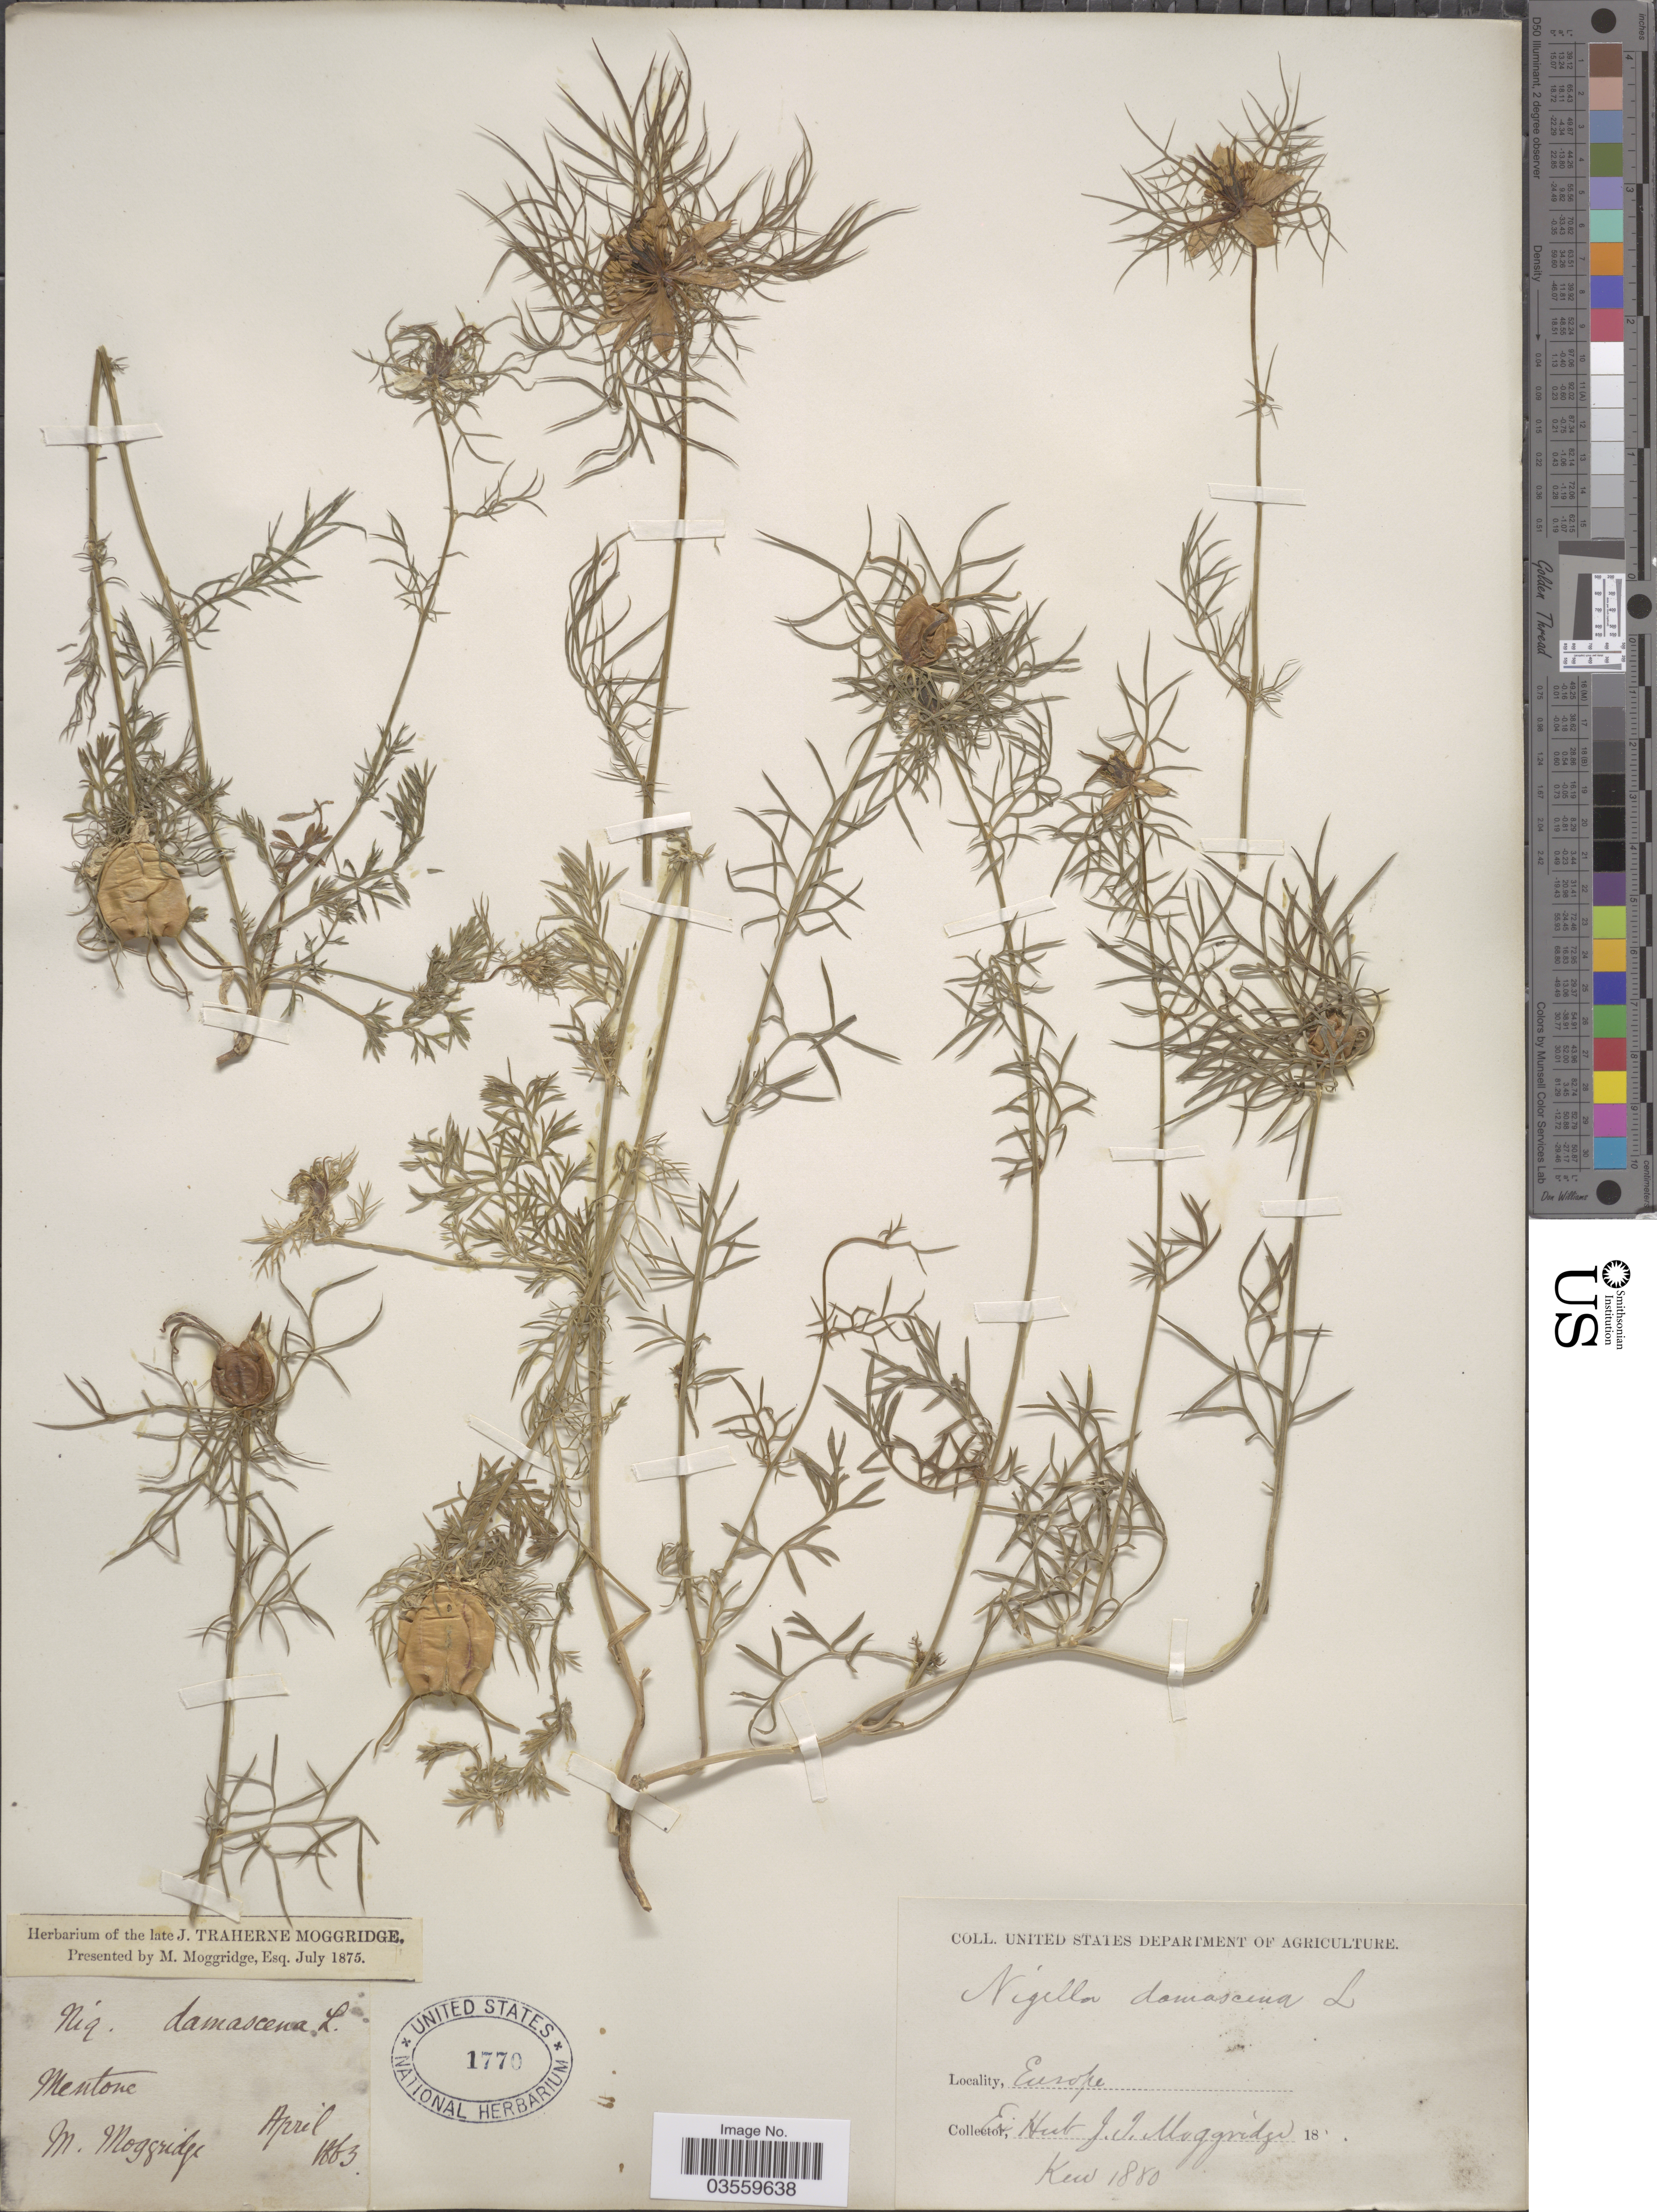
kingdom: Plantae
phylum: Tracheophyta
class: Magnoliopsida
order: Ranunculales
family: Ranunculaceae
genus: Nigella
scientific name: Nigella damascena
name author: L.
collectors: M. Moggridge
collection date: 1863-04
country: France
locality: Mentone. Europe.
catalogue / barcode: US 1770